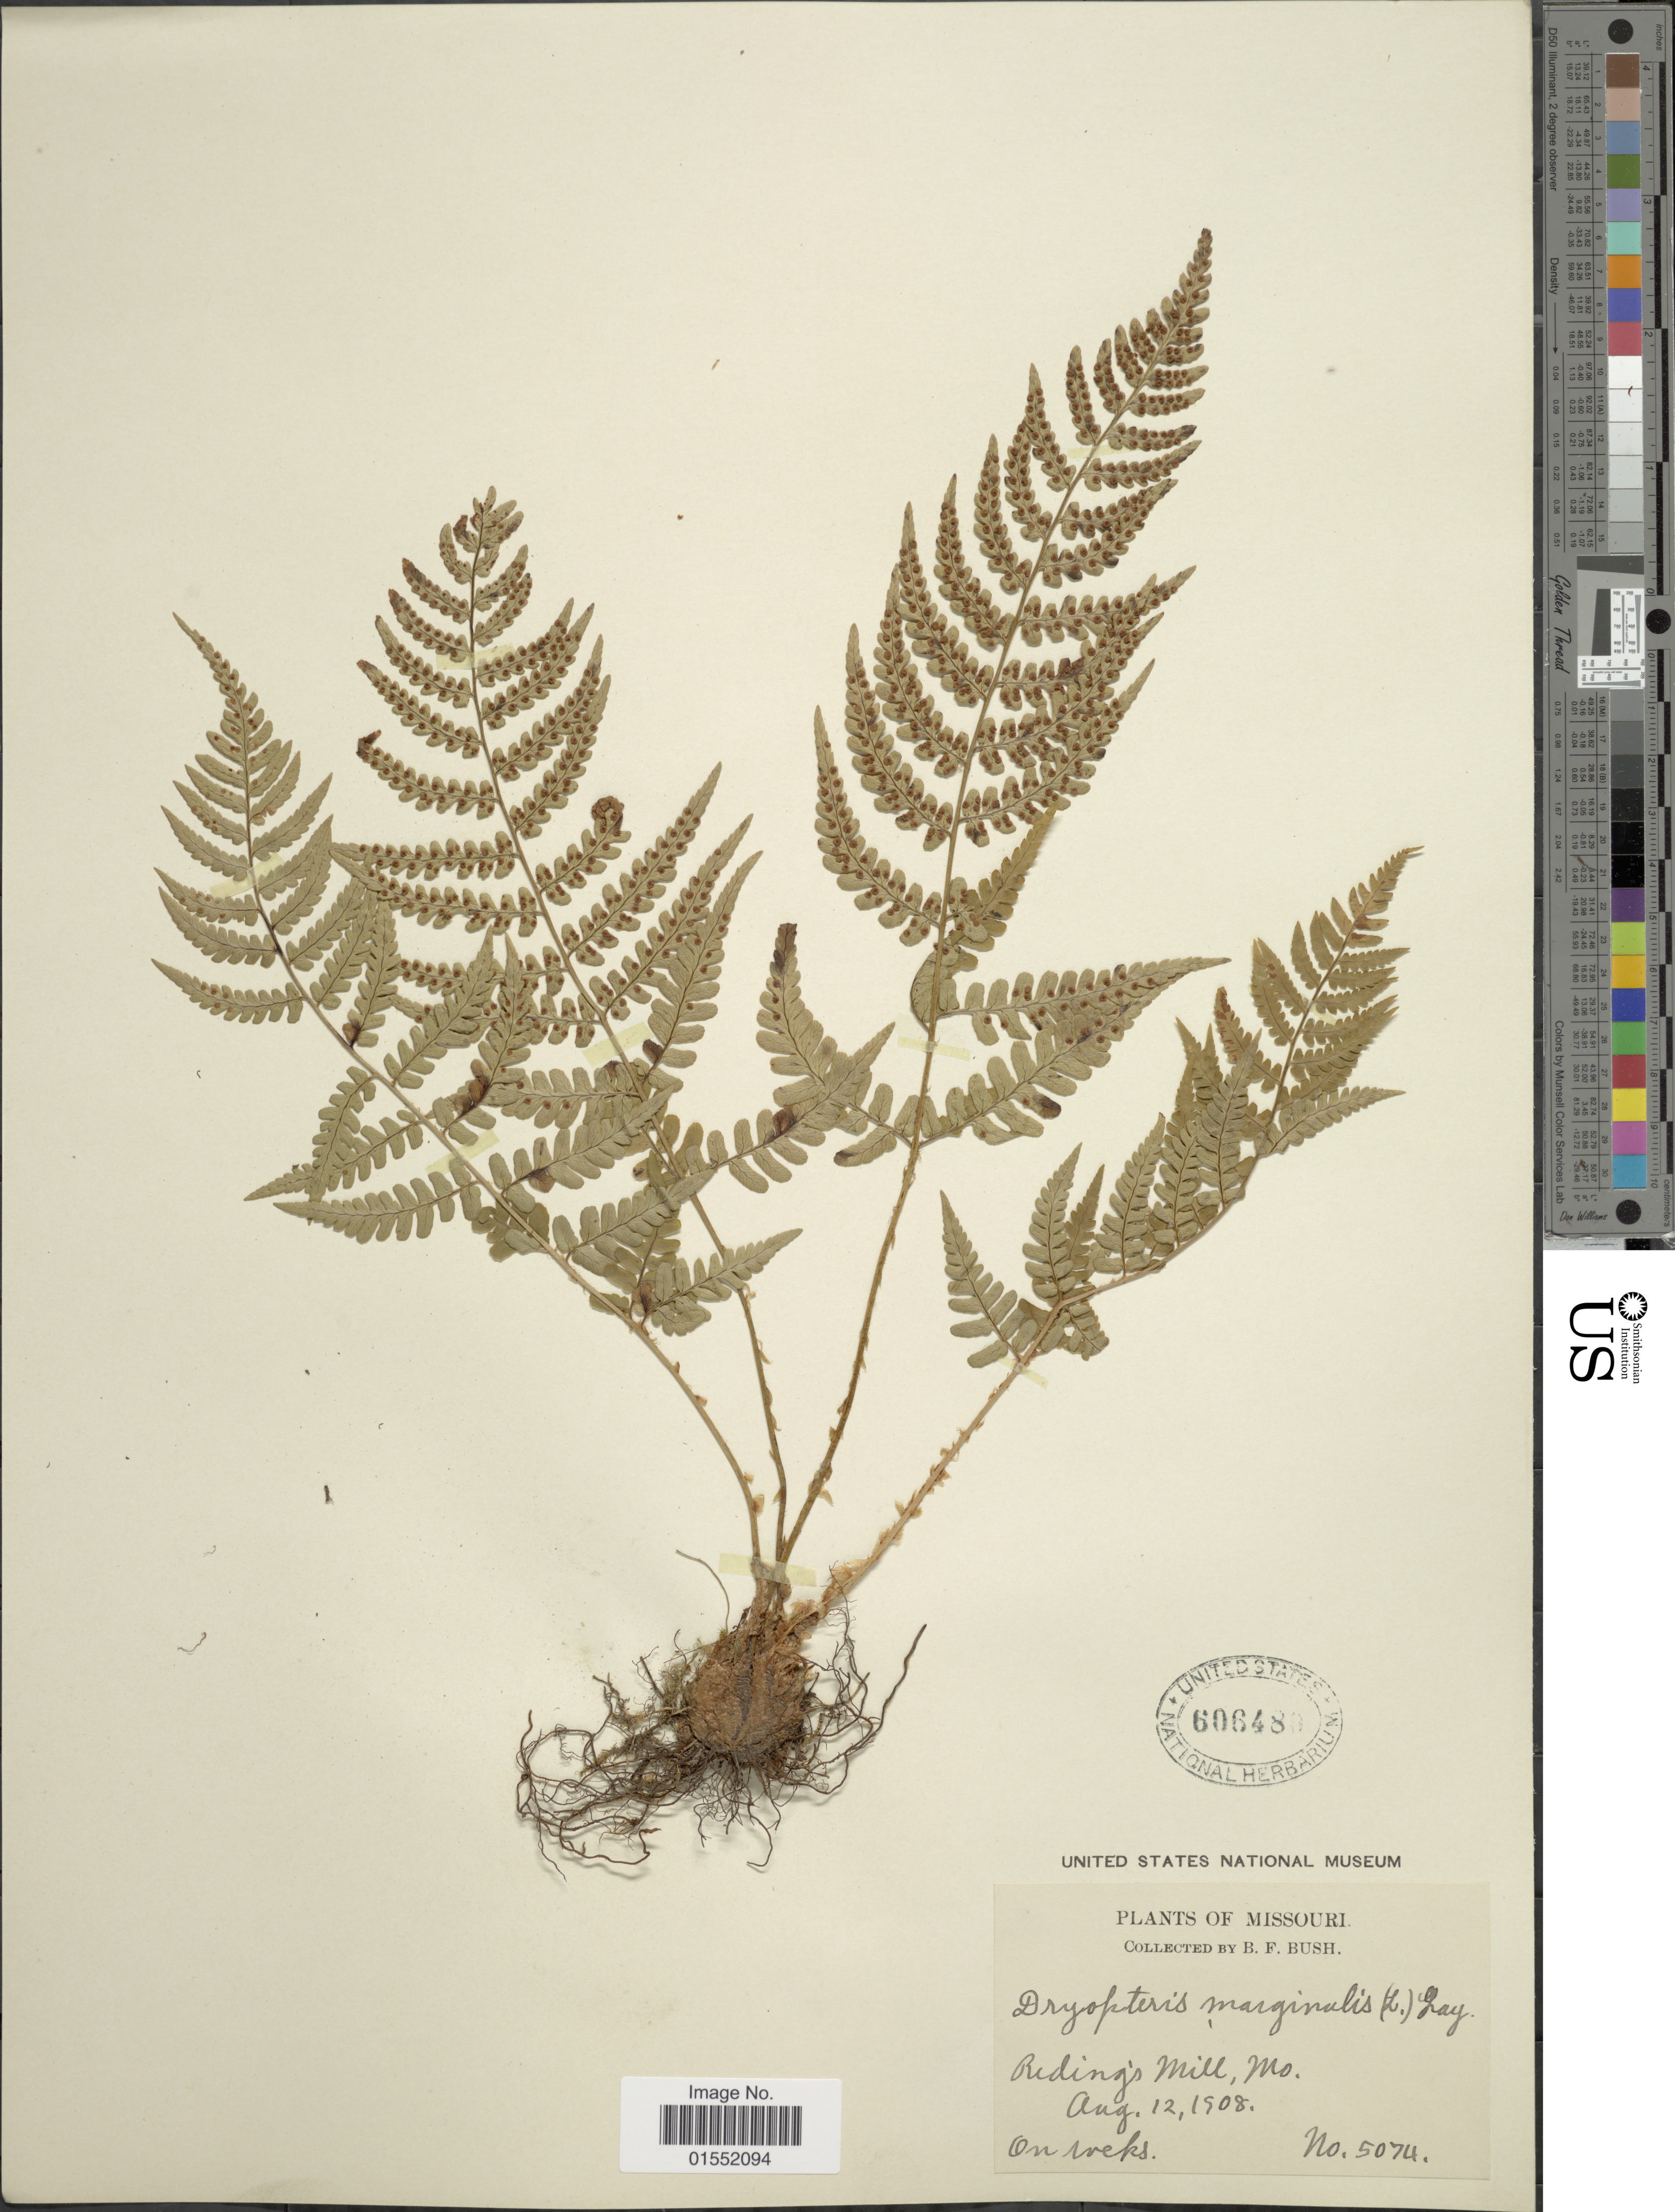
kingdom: Plantae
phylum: Tracheophyta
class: Polypodiopsida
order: Polypodiales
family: Dryopteridaceae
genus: Dryopteris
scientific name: Dryopteris marginalis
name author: (L.) A. Gray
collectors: B. F. Bush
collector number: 5074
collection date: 1908-08-12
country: United States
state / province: Missouri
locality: Reding's Mill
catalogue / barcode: US 606480